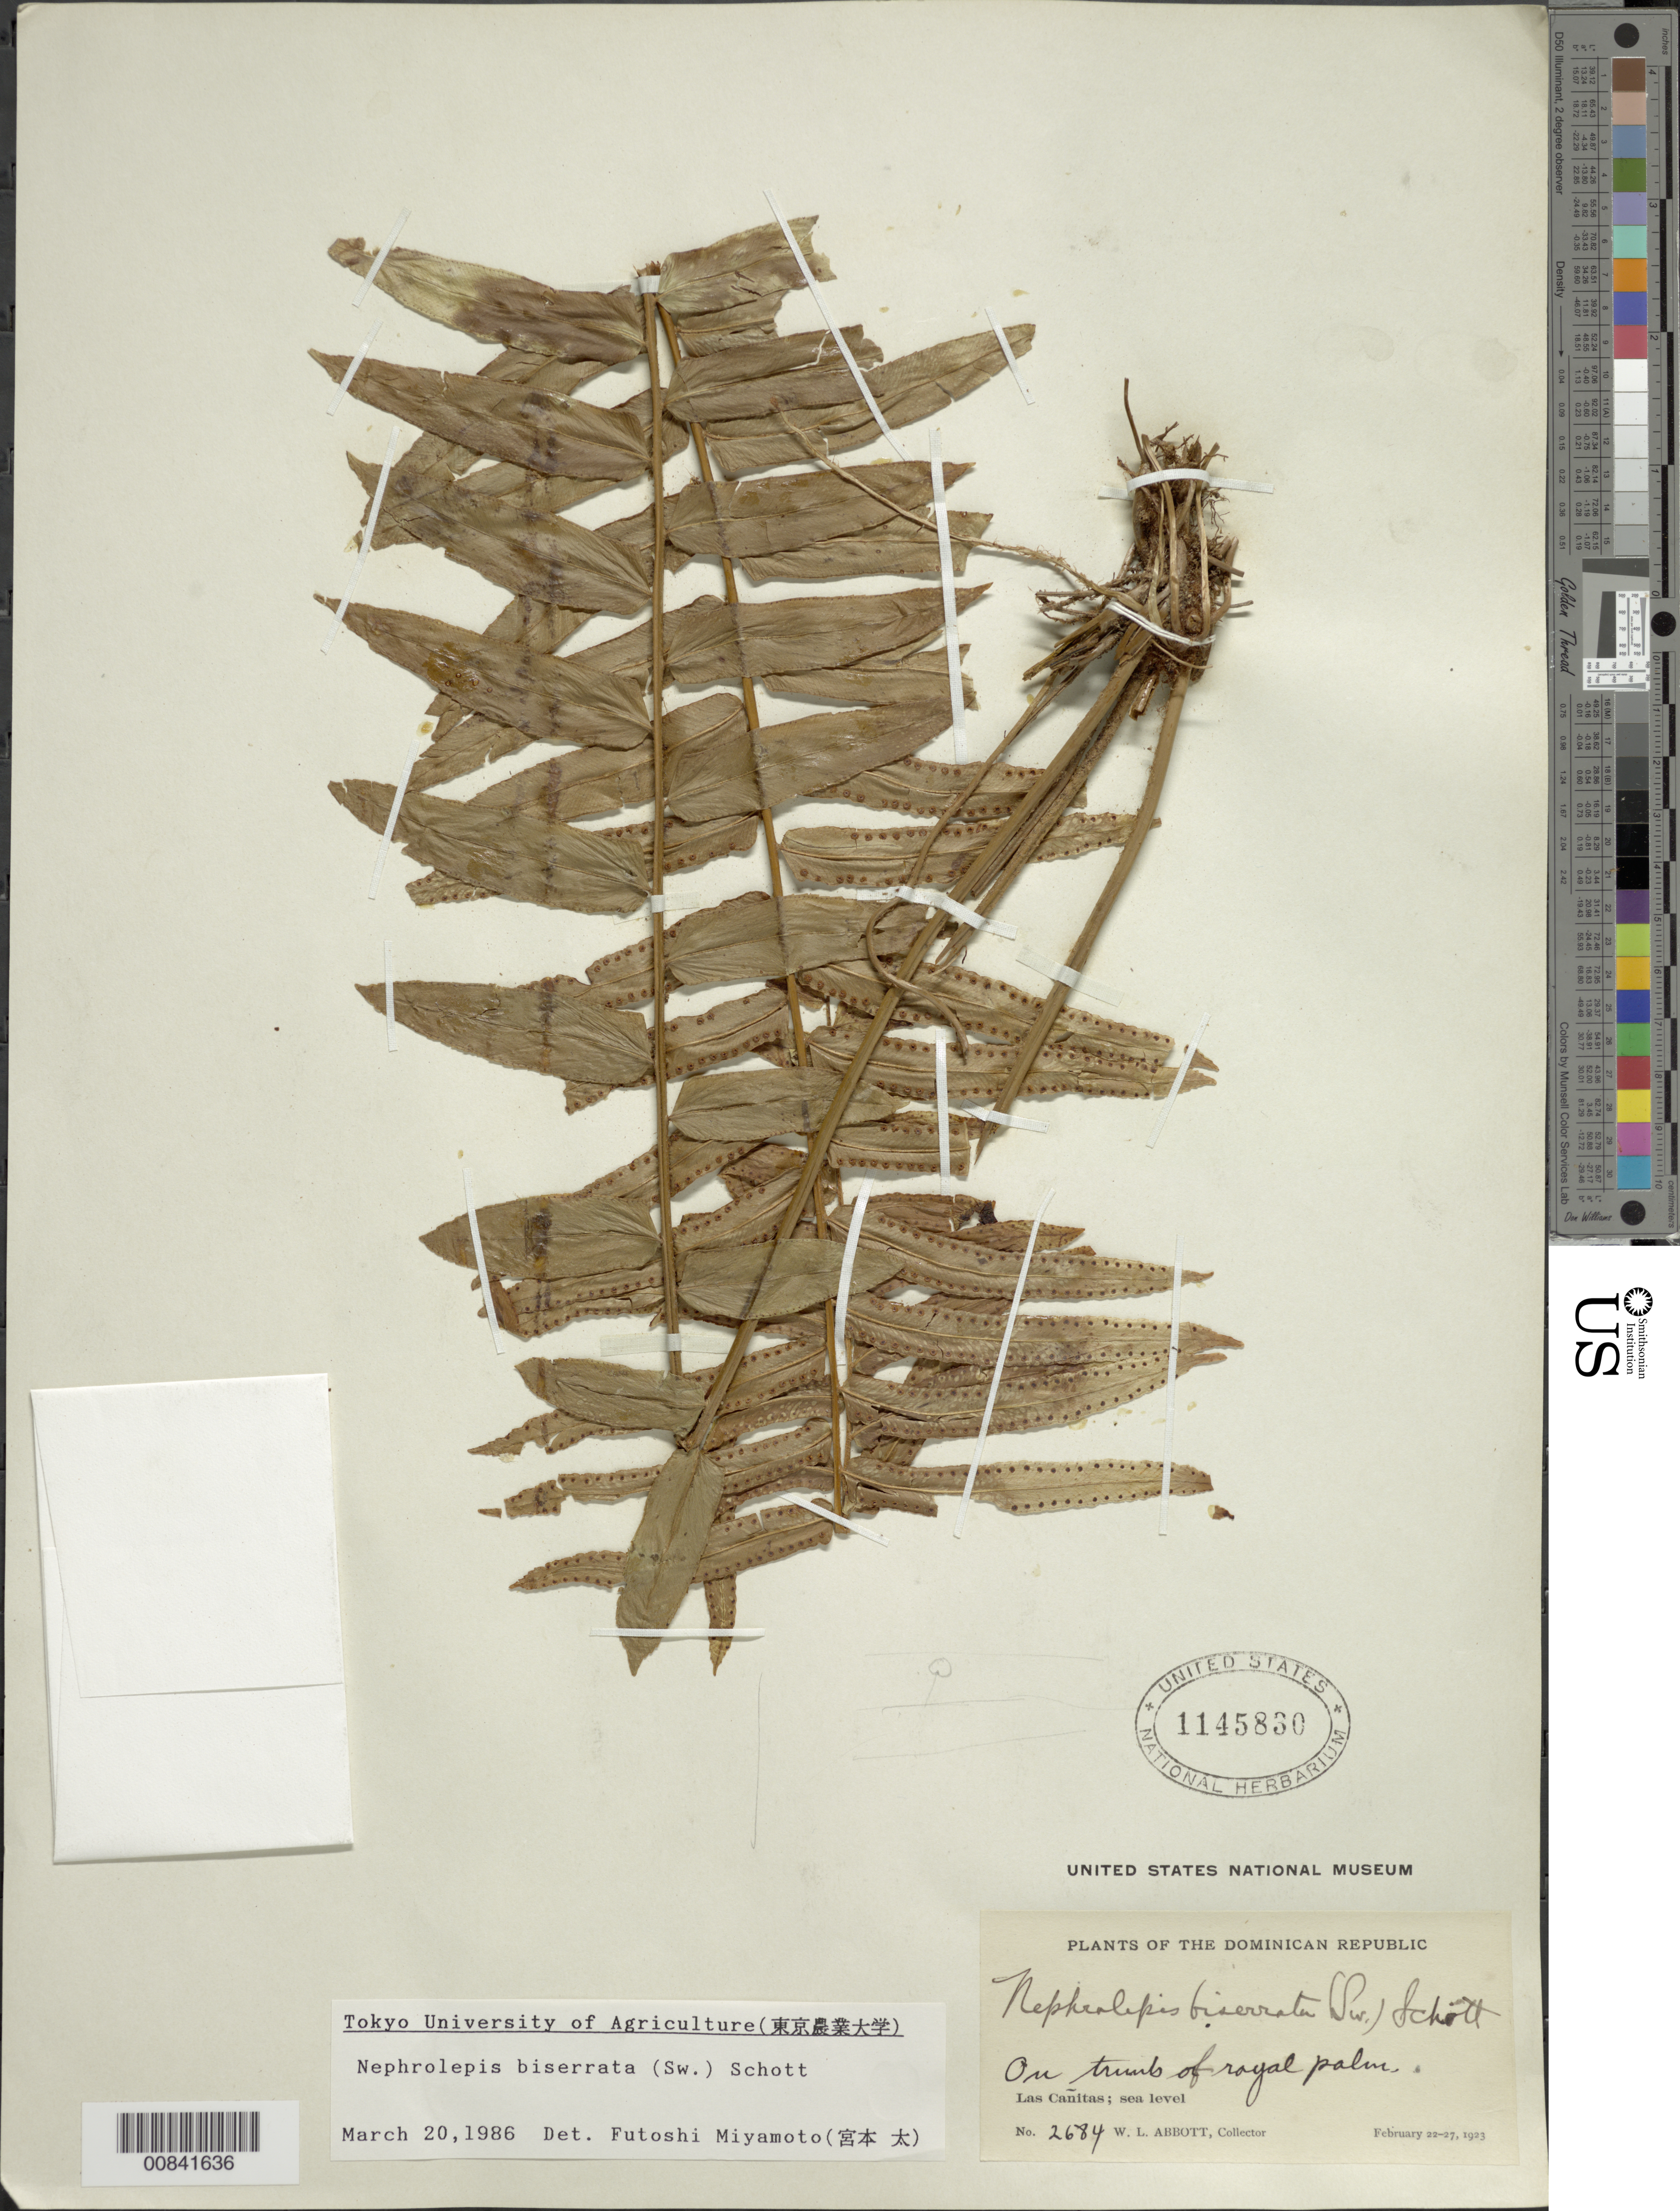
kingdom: Plantae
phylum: Tracheophyta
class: Polypodiopsida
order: Polypodiales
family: Nephrolepidaceae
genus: Nephrolepis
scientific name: Nephrolepis biserrata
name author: (Sw.) Schott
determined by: Miyamoto, Futoshi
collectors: W. L. Abbott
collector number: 2684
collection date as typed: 28 Jan 1922 to 18 Feb 1922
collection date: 1922-01-28/1922-02-18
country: Dominican Republic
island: Hispaniola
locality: Las Cañitas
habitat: Trunk of royal palm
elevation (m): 0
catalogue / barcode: US 1145830